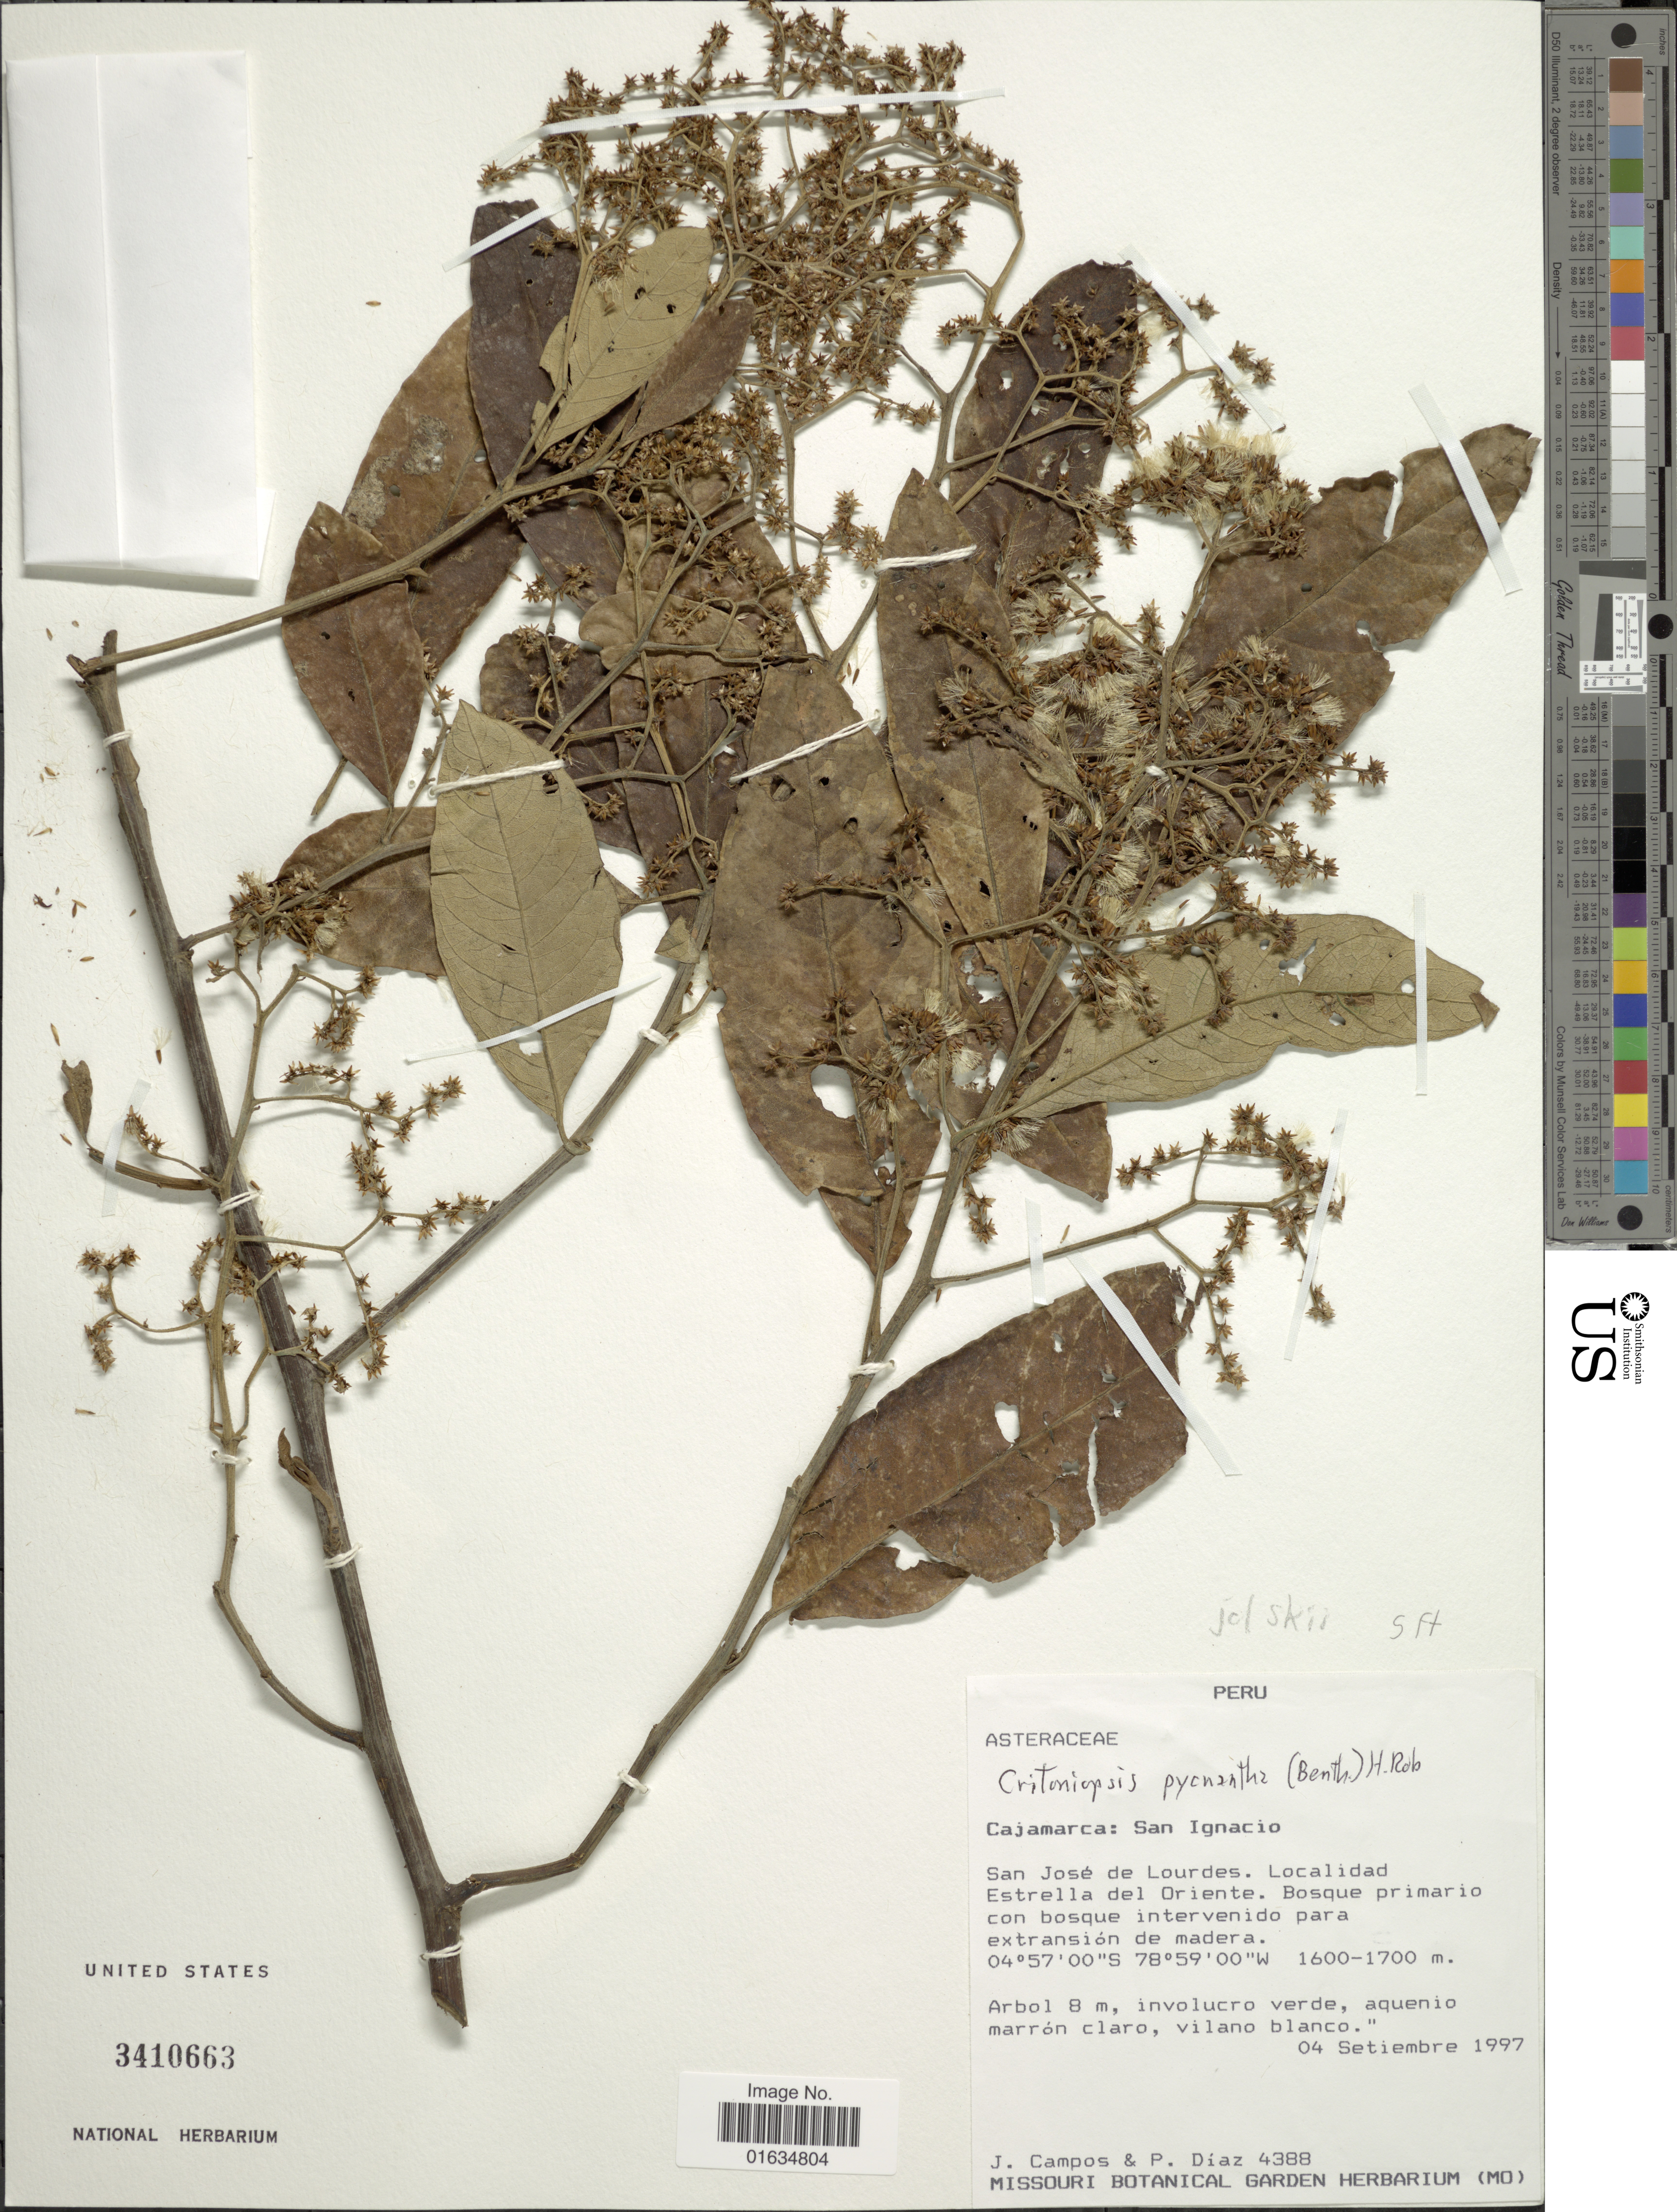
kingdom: Plantae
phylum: Tracheophyta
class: Magnoliopsida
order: Asterales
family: Asteraceae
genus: Critoniopsis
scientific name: Critoniopsis jelskii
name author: (Hieron.) H. Rob.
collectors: J. Campos & W. Díaz P.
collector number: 4388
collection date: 1997-09-04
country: Peru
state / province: Cajamarca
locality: San Ignacio Province, San José Lourdes, localidad Estrella del Oriente.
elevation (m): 1600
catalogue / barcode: US 3410663